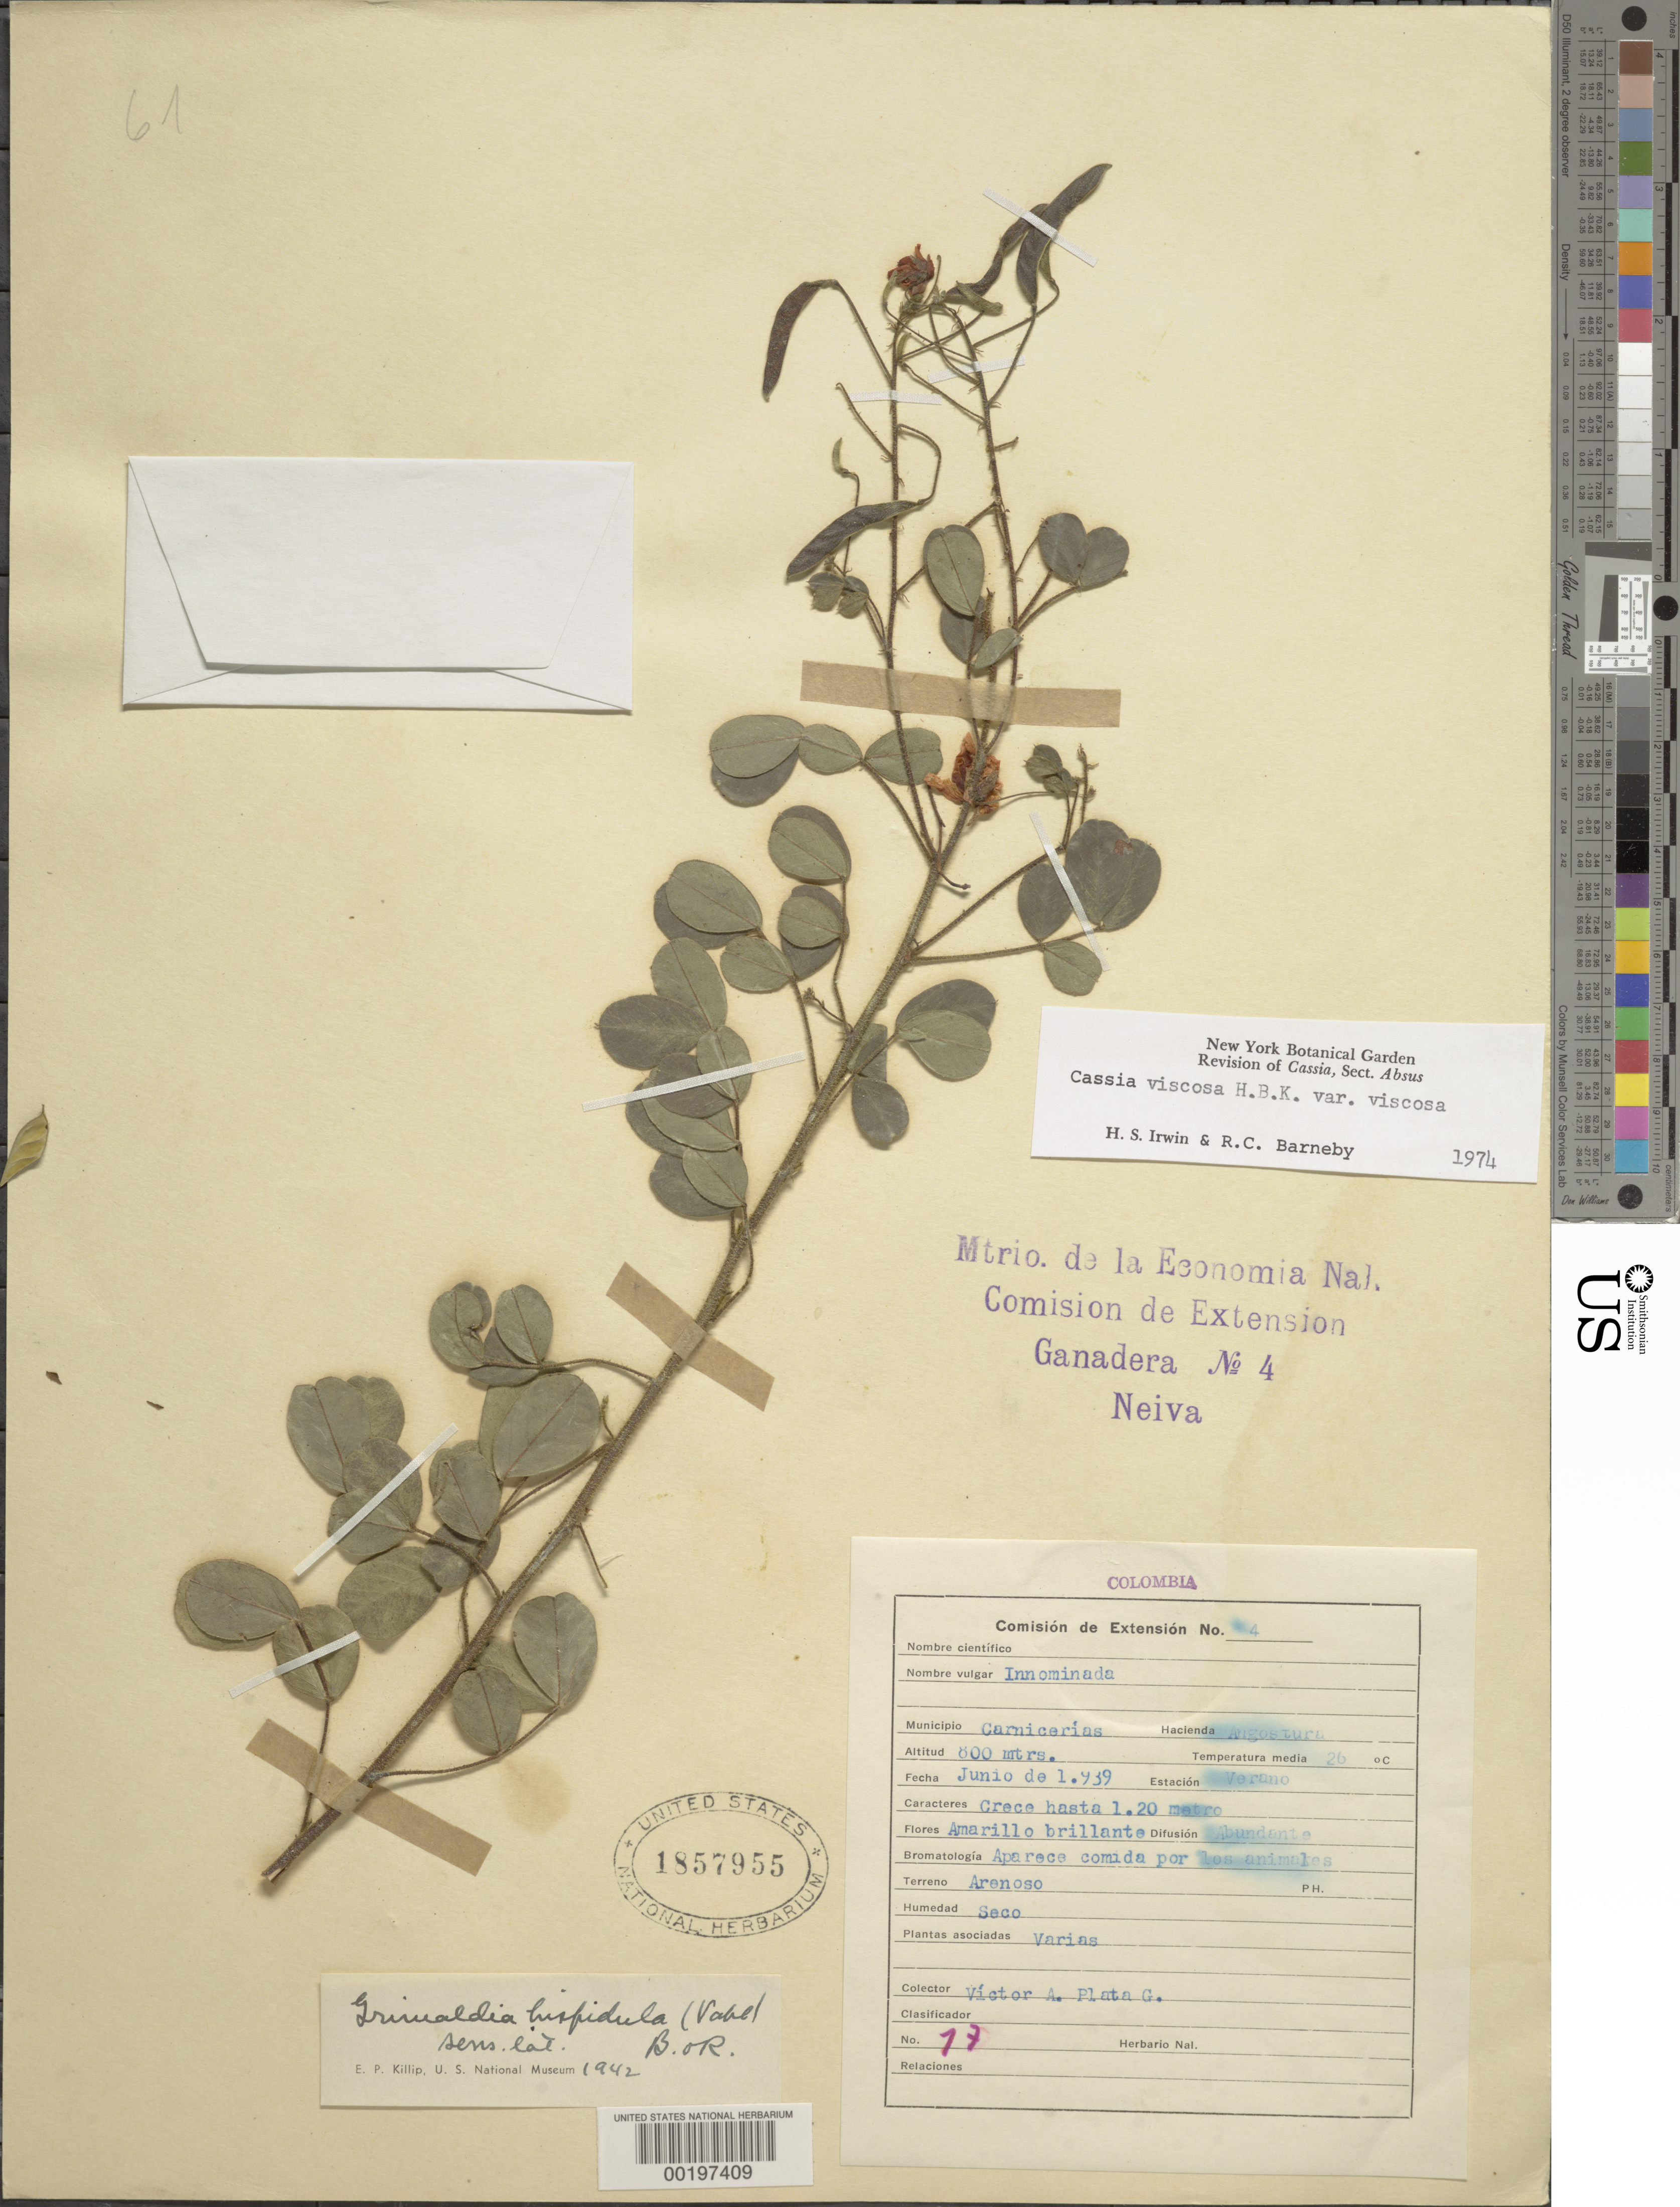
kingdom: Plantae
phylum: Tracheophyta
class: Magnoliopsida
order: Fabales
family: Fabaceae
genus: Chamaecrista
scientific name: Chamaecrista viscosa var. viscosa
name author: (Kunth) H.S. Irwin & Barneby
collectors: V. Plata Garcia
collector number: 17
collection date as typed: Jun 1939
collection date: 1939-06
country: Colombia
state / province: Huila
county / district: Tesalia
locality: Carnicerias Mun., Hacienda Angostura.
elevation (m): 800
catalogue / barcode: US 1857955